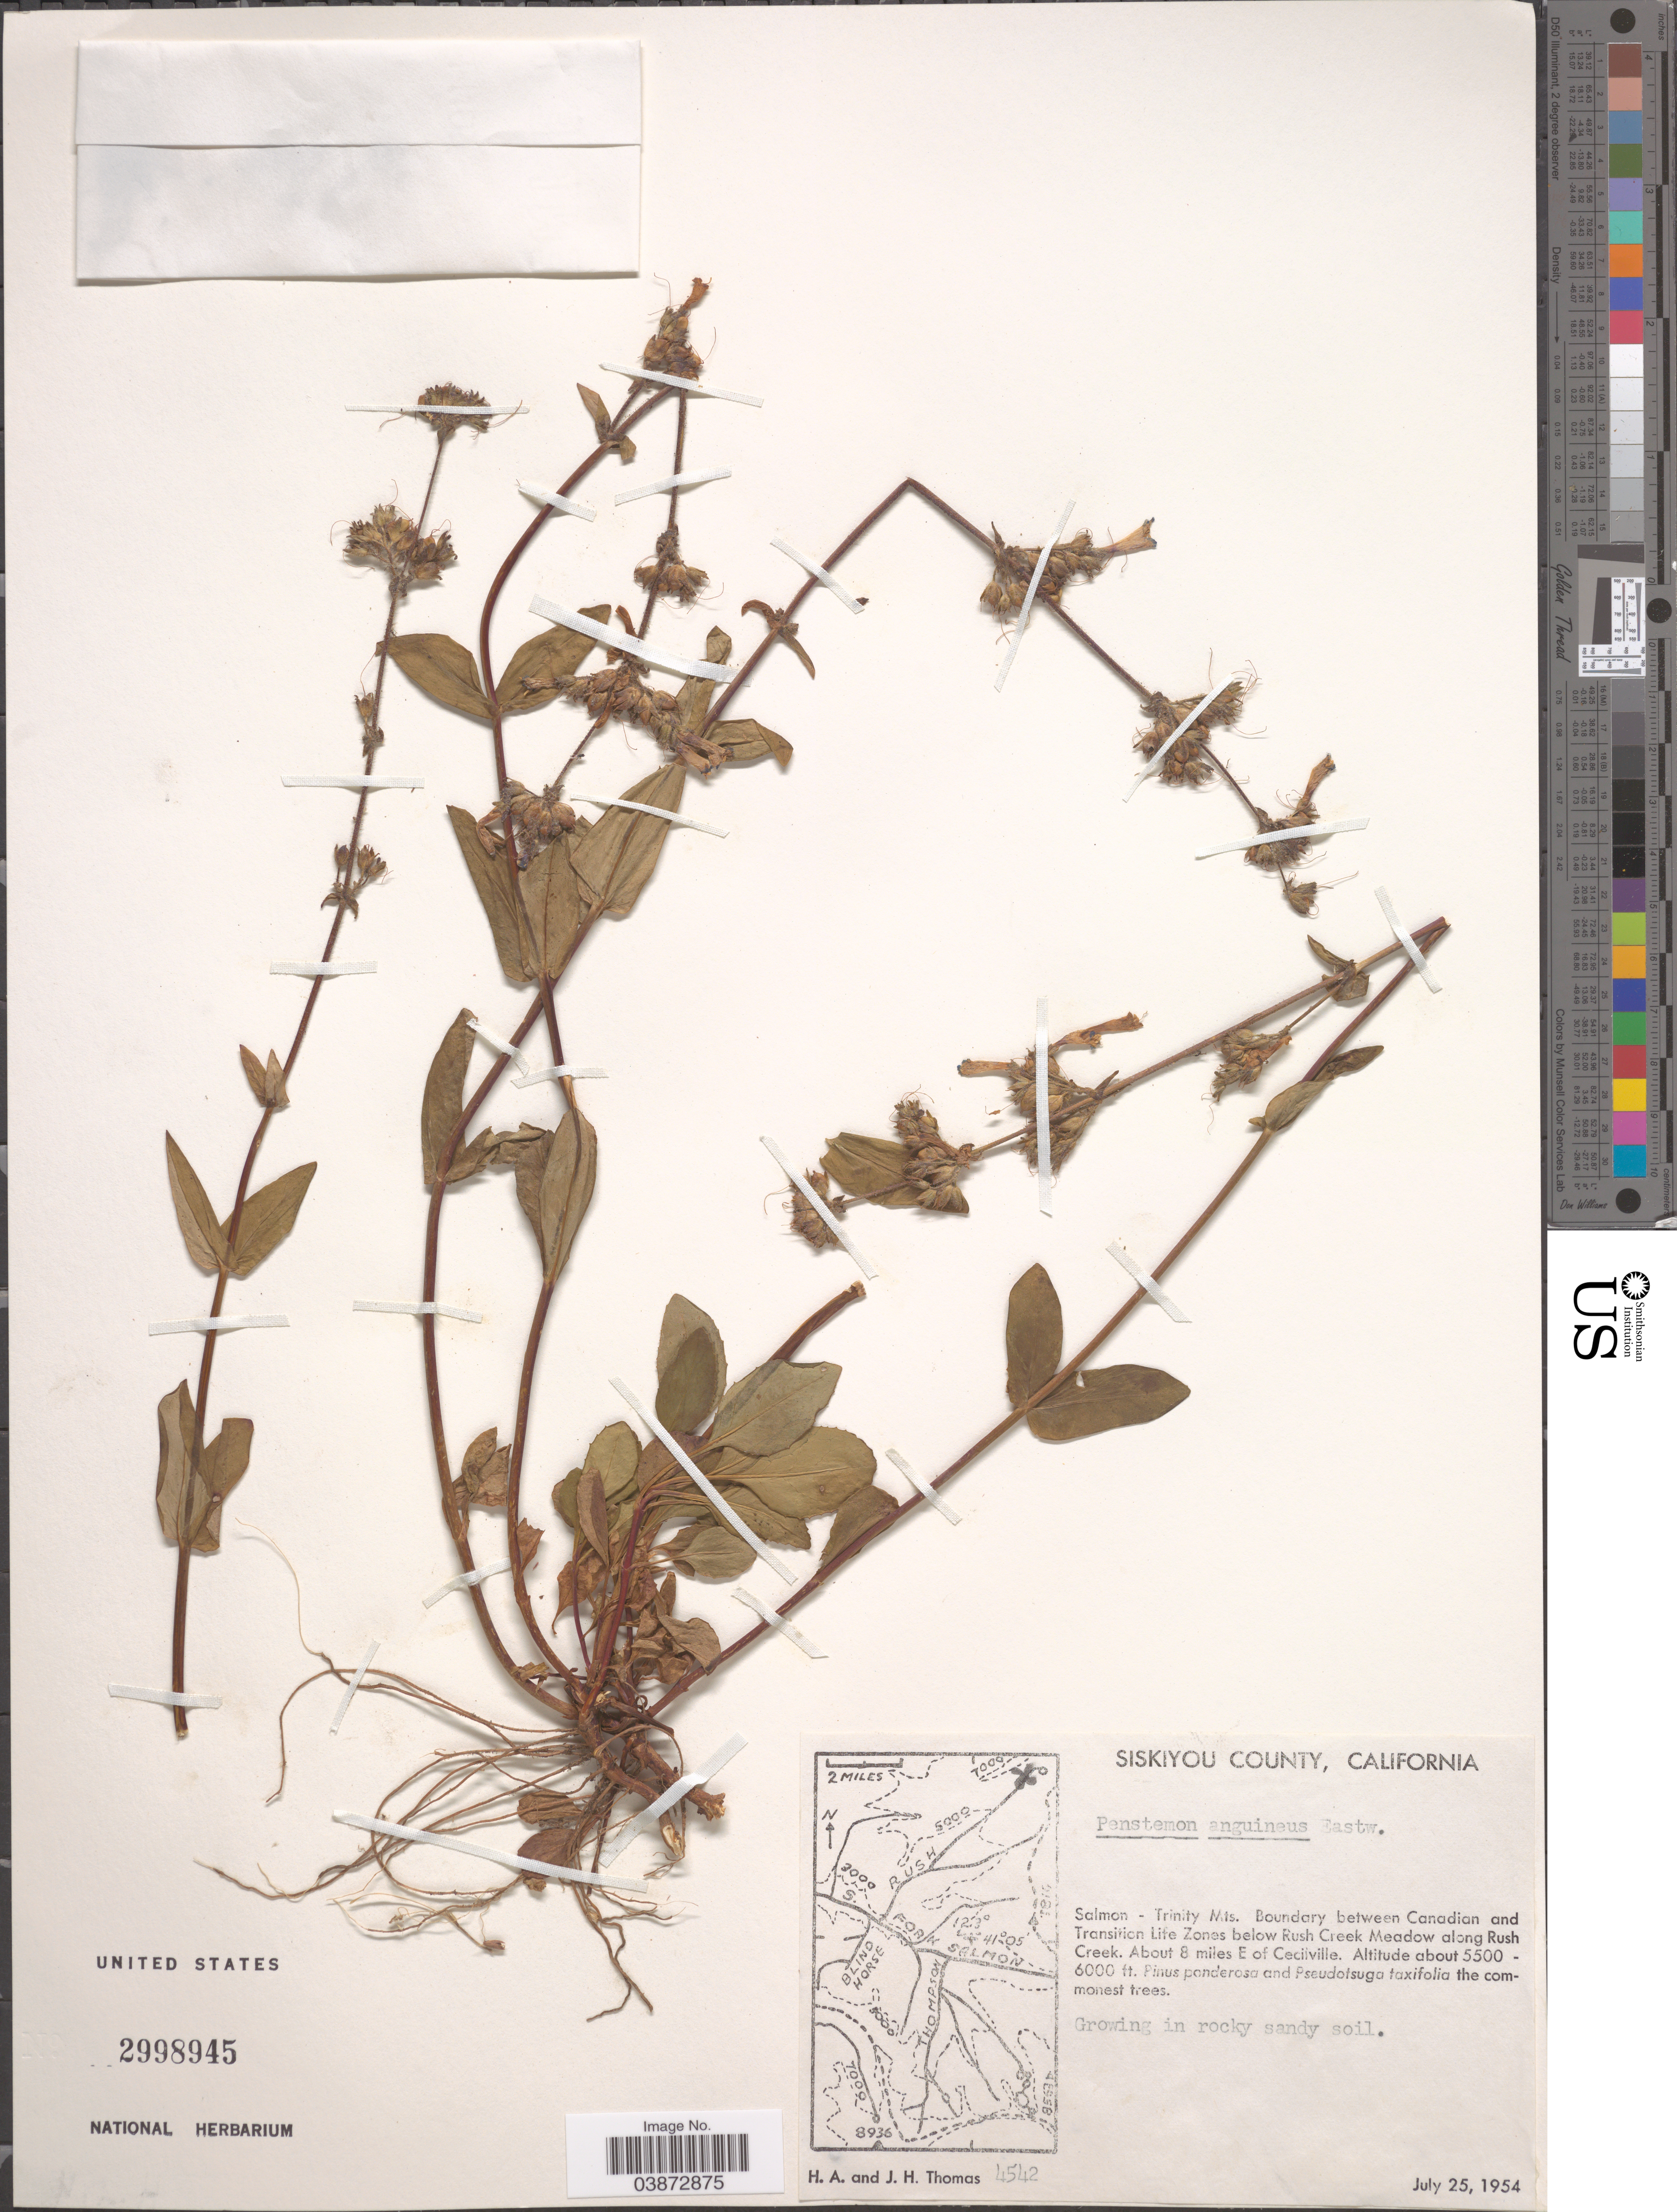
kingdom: Plantae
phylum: Tracheophyta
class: Magnoliopsida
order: Lamiales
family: Plantaginaceae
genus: Penstemon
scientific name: Penstemon anguineus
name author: Eastw.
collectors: H. Thomas & J. H. Thomas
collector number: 4542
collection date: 1954-07-25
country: United States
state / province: California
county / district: Siskiyou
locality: Siskiyou County. Salmon - Trinity Mts. Boundary between Canadian and Transition Life Zones below Rush Creek Meadow along Rush Creek. About 8 miles E of Cecilville.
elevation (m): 1676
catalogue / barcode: US 2998945